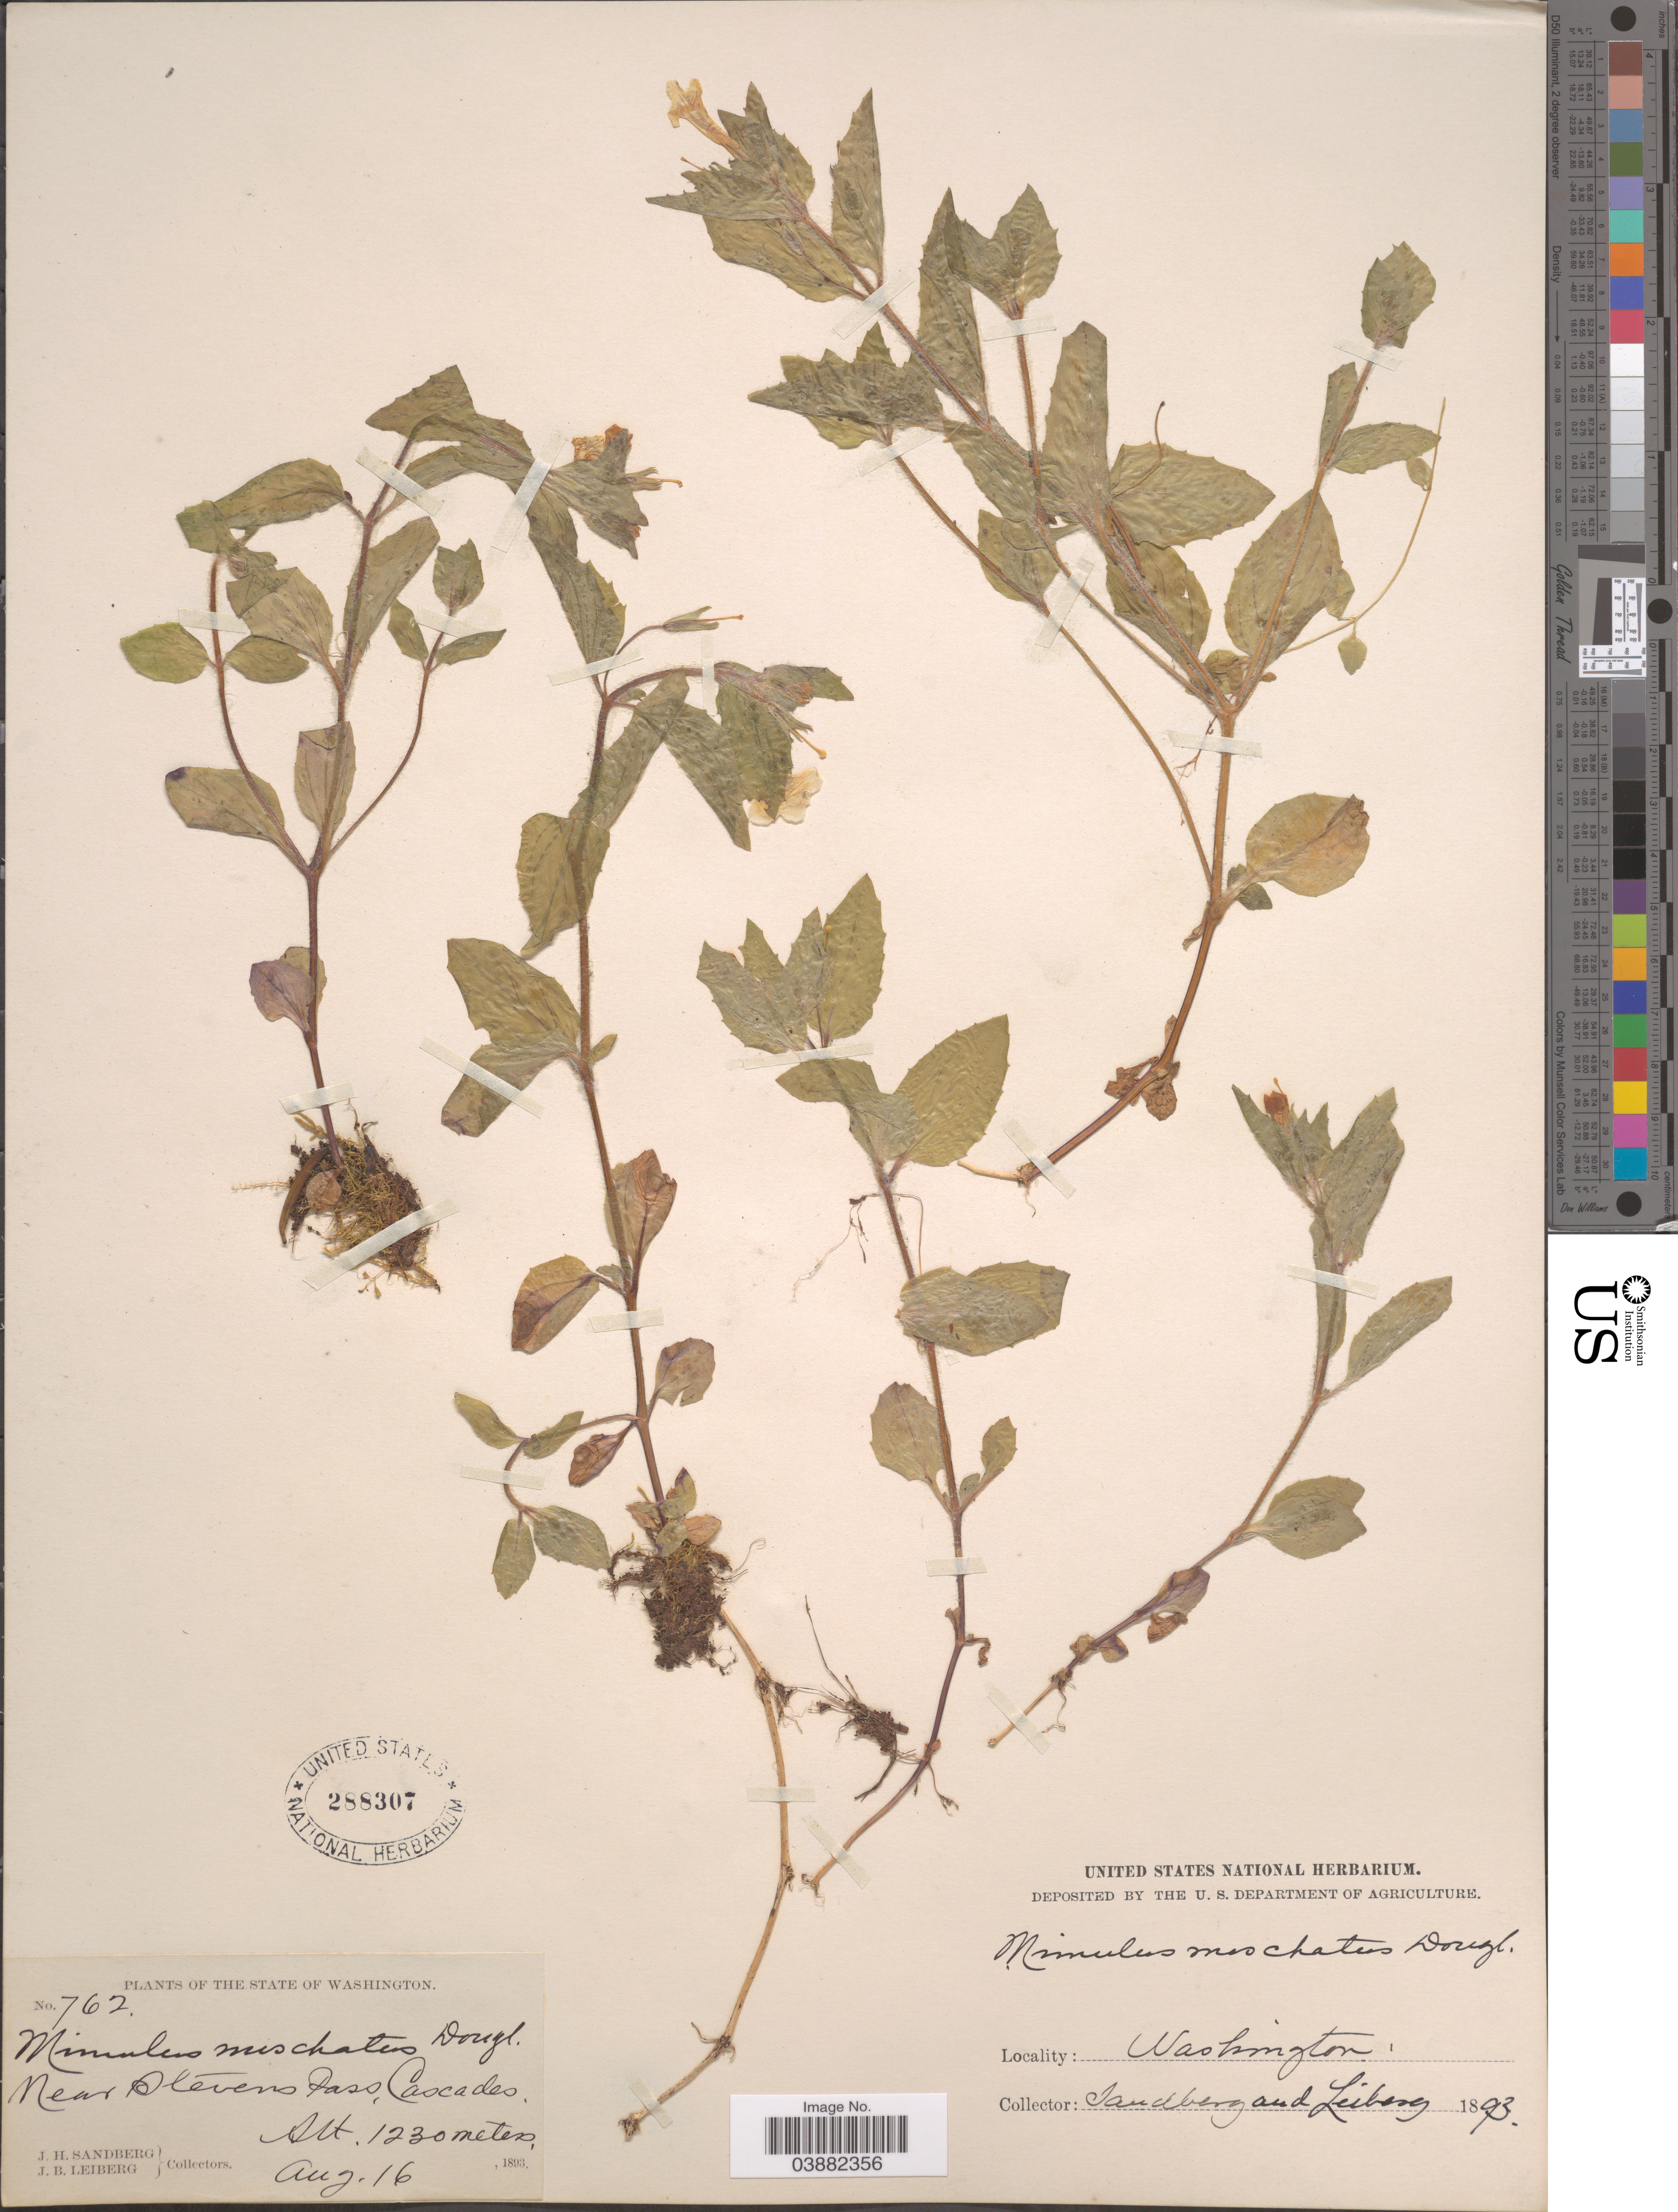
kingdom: Plantae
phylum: Tracheophyta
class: Magnoliopsida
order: Lamiales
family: Phrymaceae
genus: Mimulus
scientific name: Mimulus moschatus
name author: Douglas ex Lindl.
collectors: J. H. Sandberg & J. B. Leiberg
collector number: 762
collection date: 1893-08-16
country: United States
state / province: Washington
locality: Near Stevens Pass, Cascades.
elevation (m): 1230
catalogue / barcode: US 288307